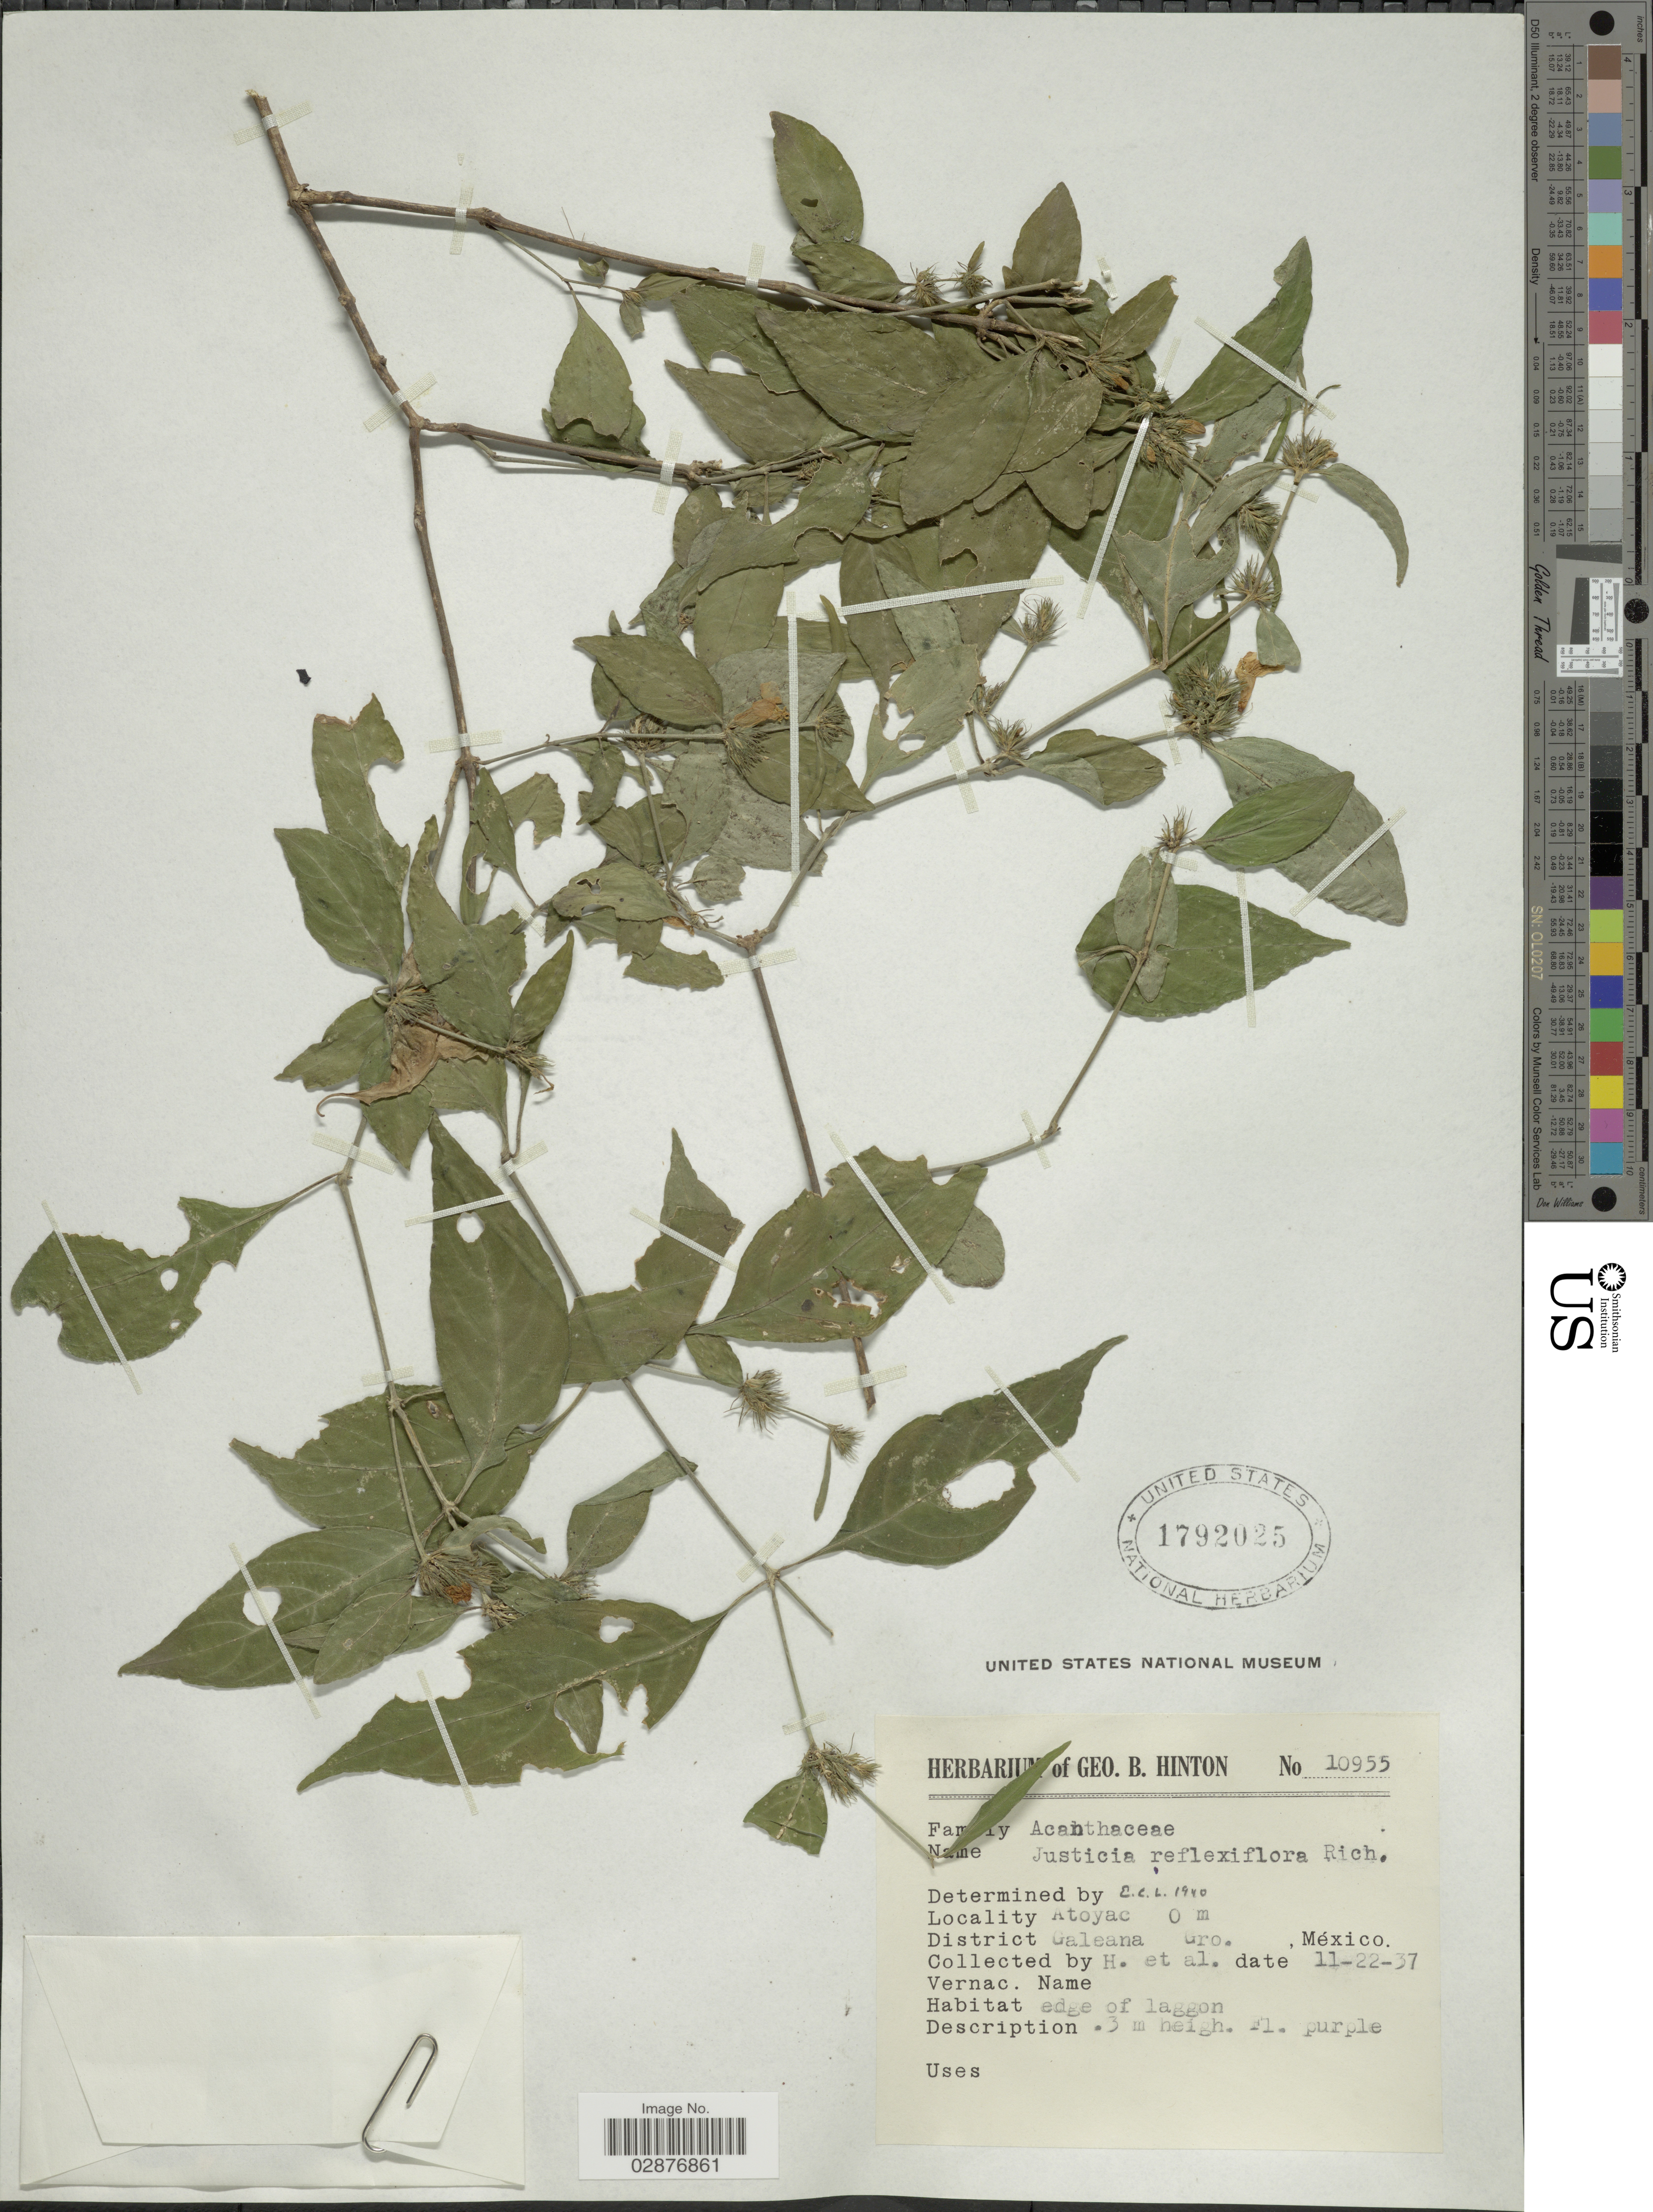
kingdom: Plantae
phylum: Tracheophyta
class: Magnoliopsida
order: Lamiales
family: Acanthaceae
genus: Justicia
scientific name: Justicia periplocifolia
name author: Jacq.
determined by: Fisher, Amanda, (LOB), California State University, Long Beach (UNITED STATES)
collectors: G. B. Hinton & et al.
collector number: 10955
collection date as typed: Transcribed d/m/y: 22/11/37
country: Mexico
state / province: Guerrero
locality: Atoyac, District Galeana.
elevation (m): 0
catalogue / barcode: US 1792025